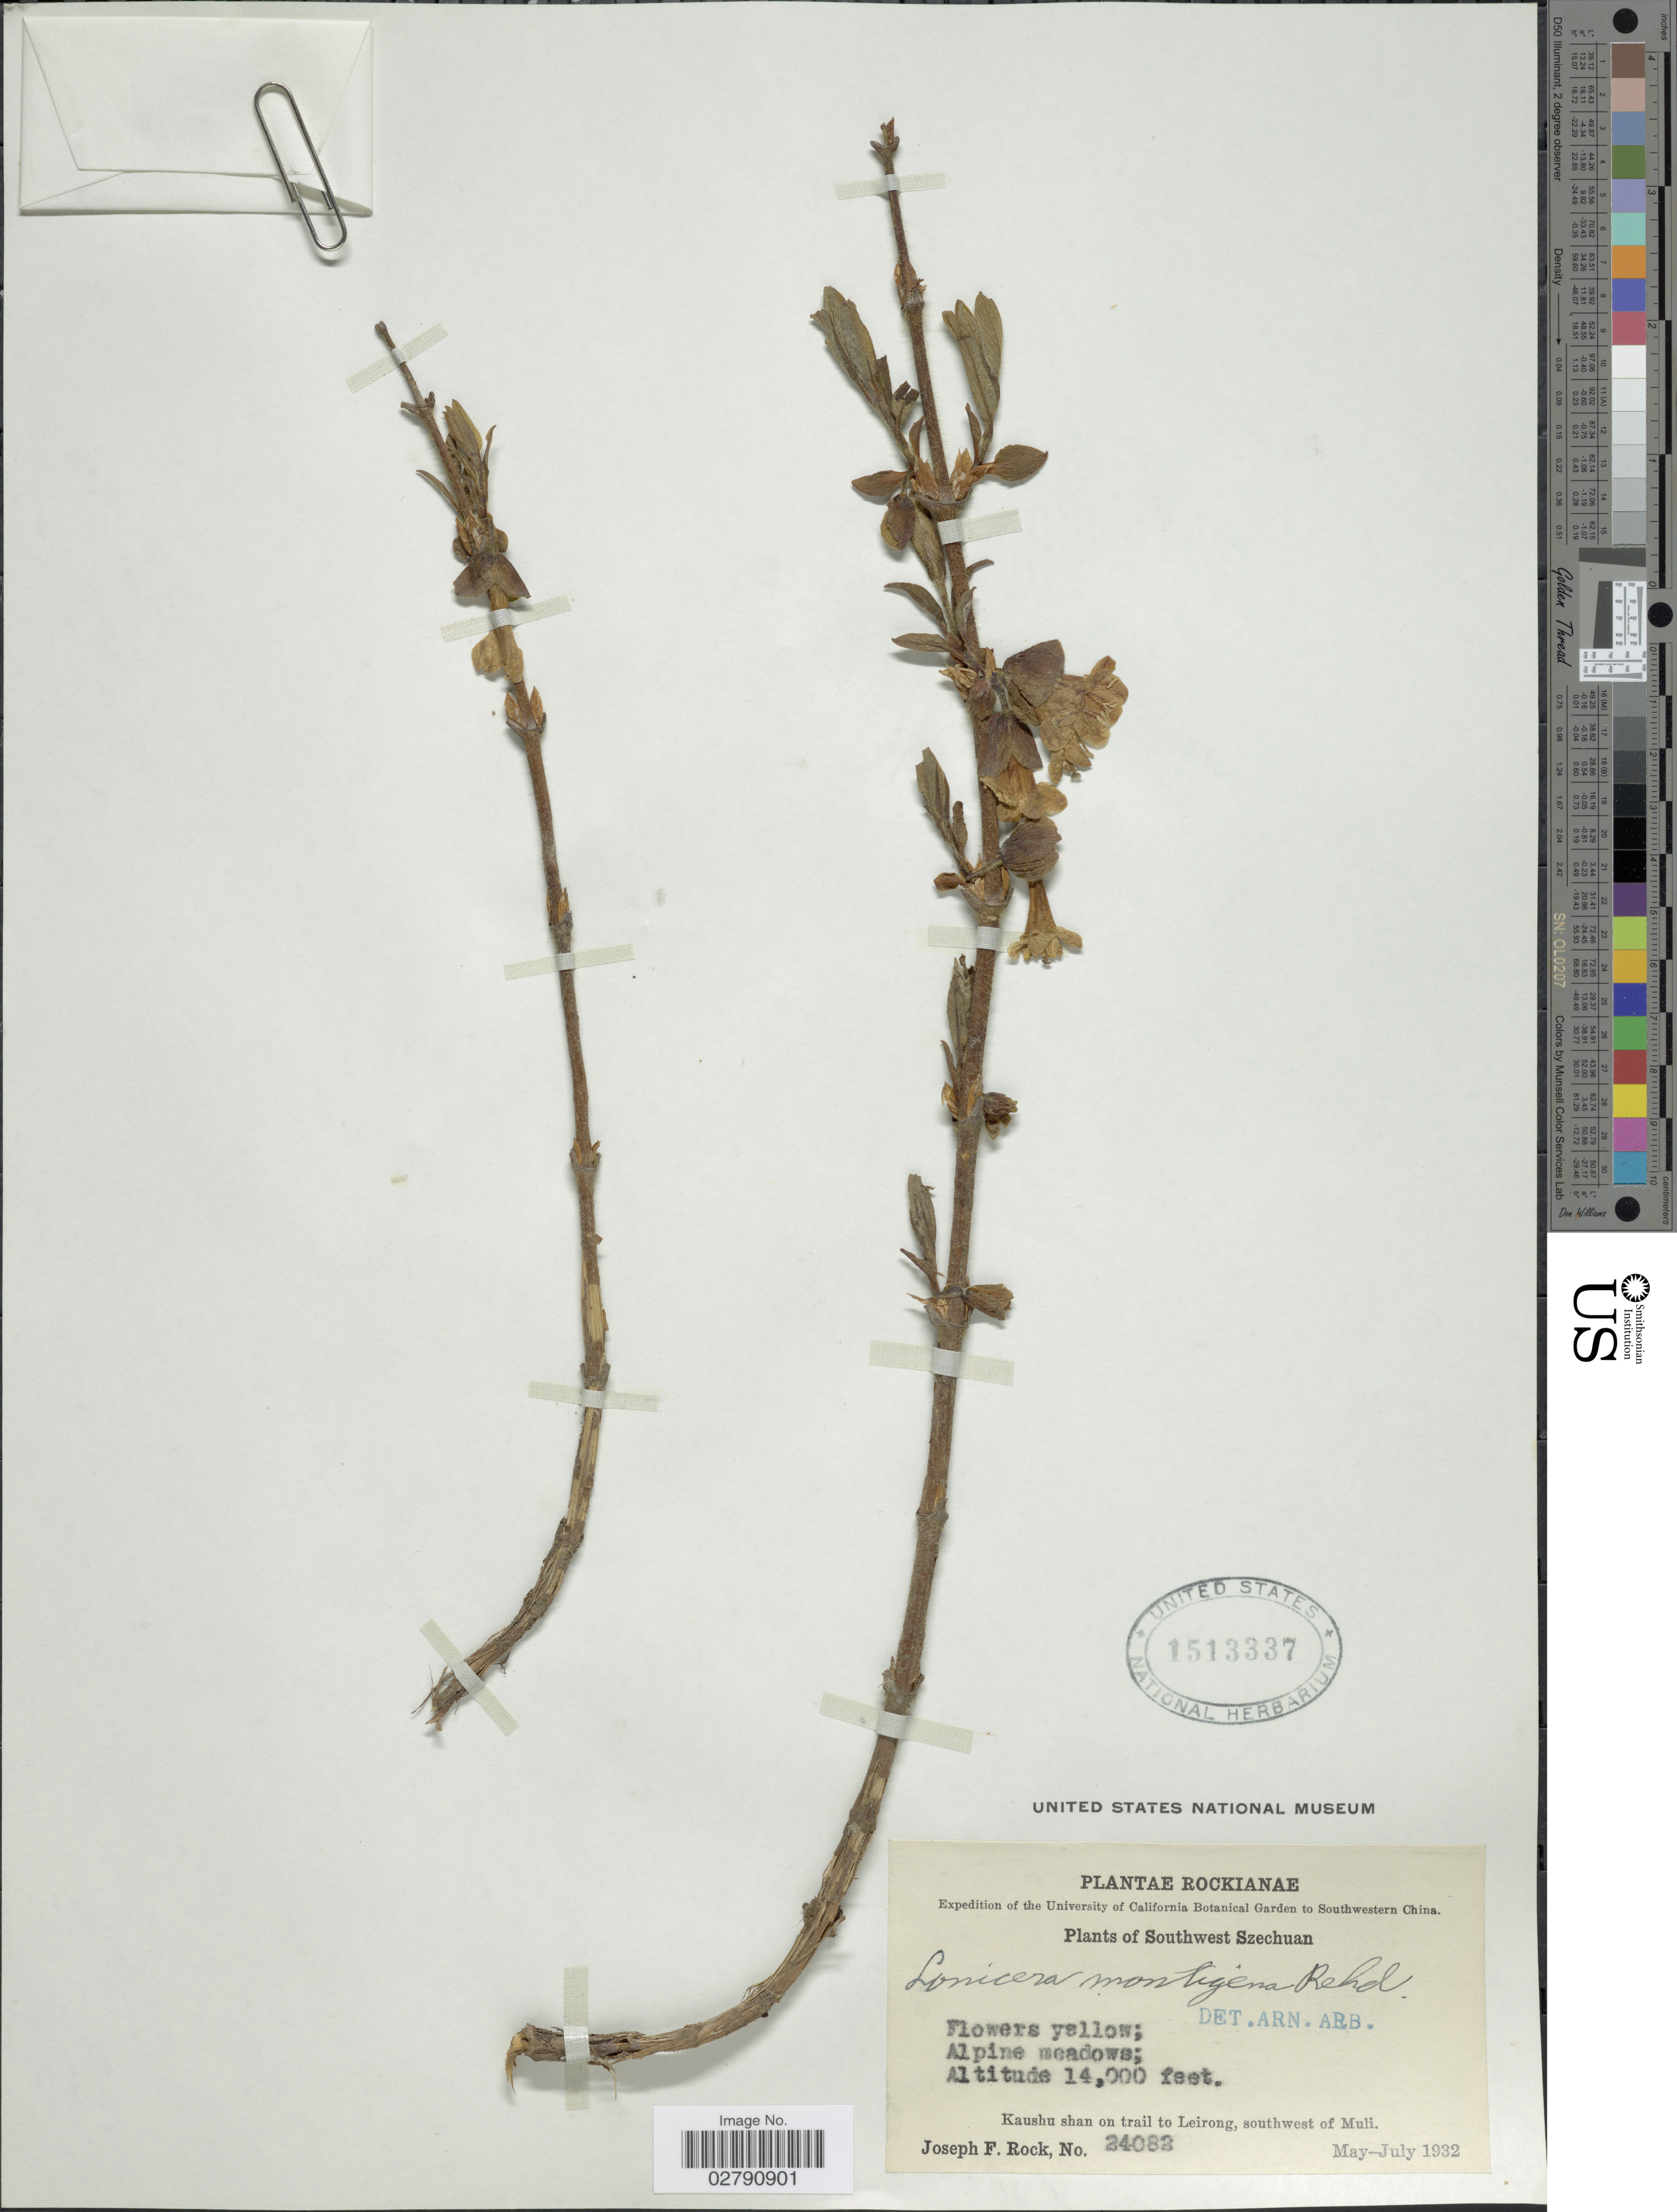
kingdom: Plantae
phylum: Tracheophyta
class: Magnoliopsida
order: Dipsacales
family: Caprifoliaceae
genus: Lonicera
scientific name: Lonicera montigena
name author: Rehder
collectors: J. F. Rock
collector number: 24083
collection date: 1932-05/1932-07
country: China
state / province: Sichuan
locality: Southwest Szechuan. Kaushu shan on trail to Leirong, southwest of Muli.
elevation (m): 4267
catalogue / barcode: US 1513337